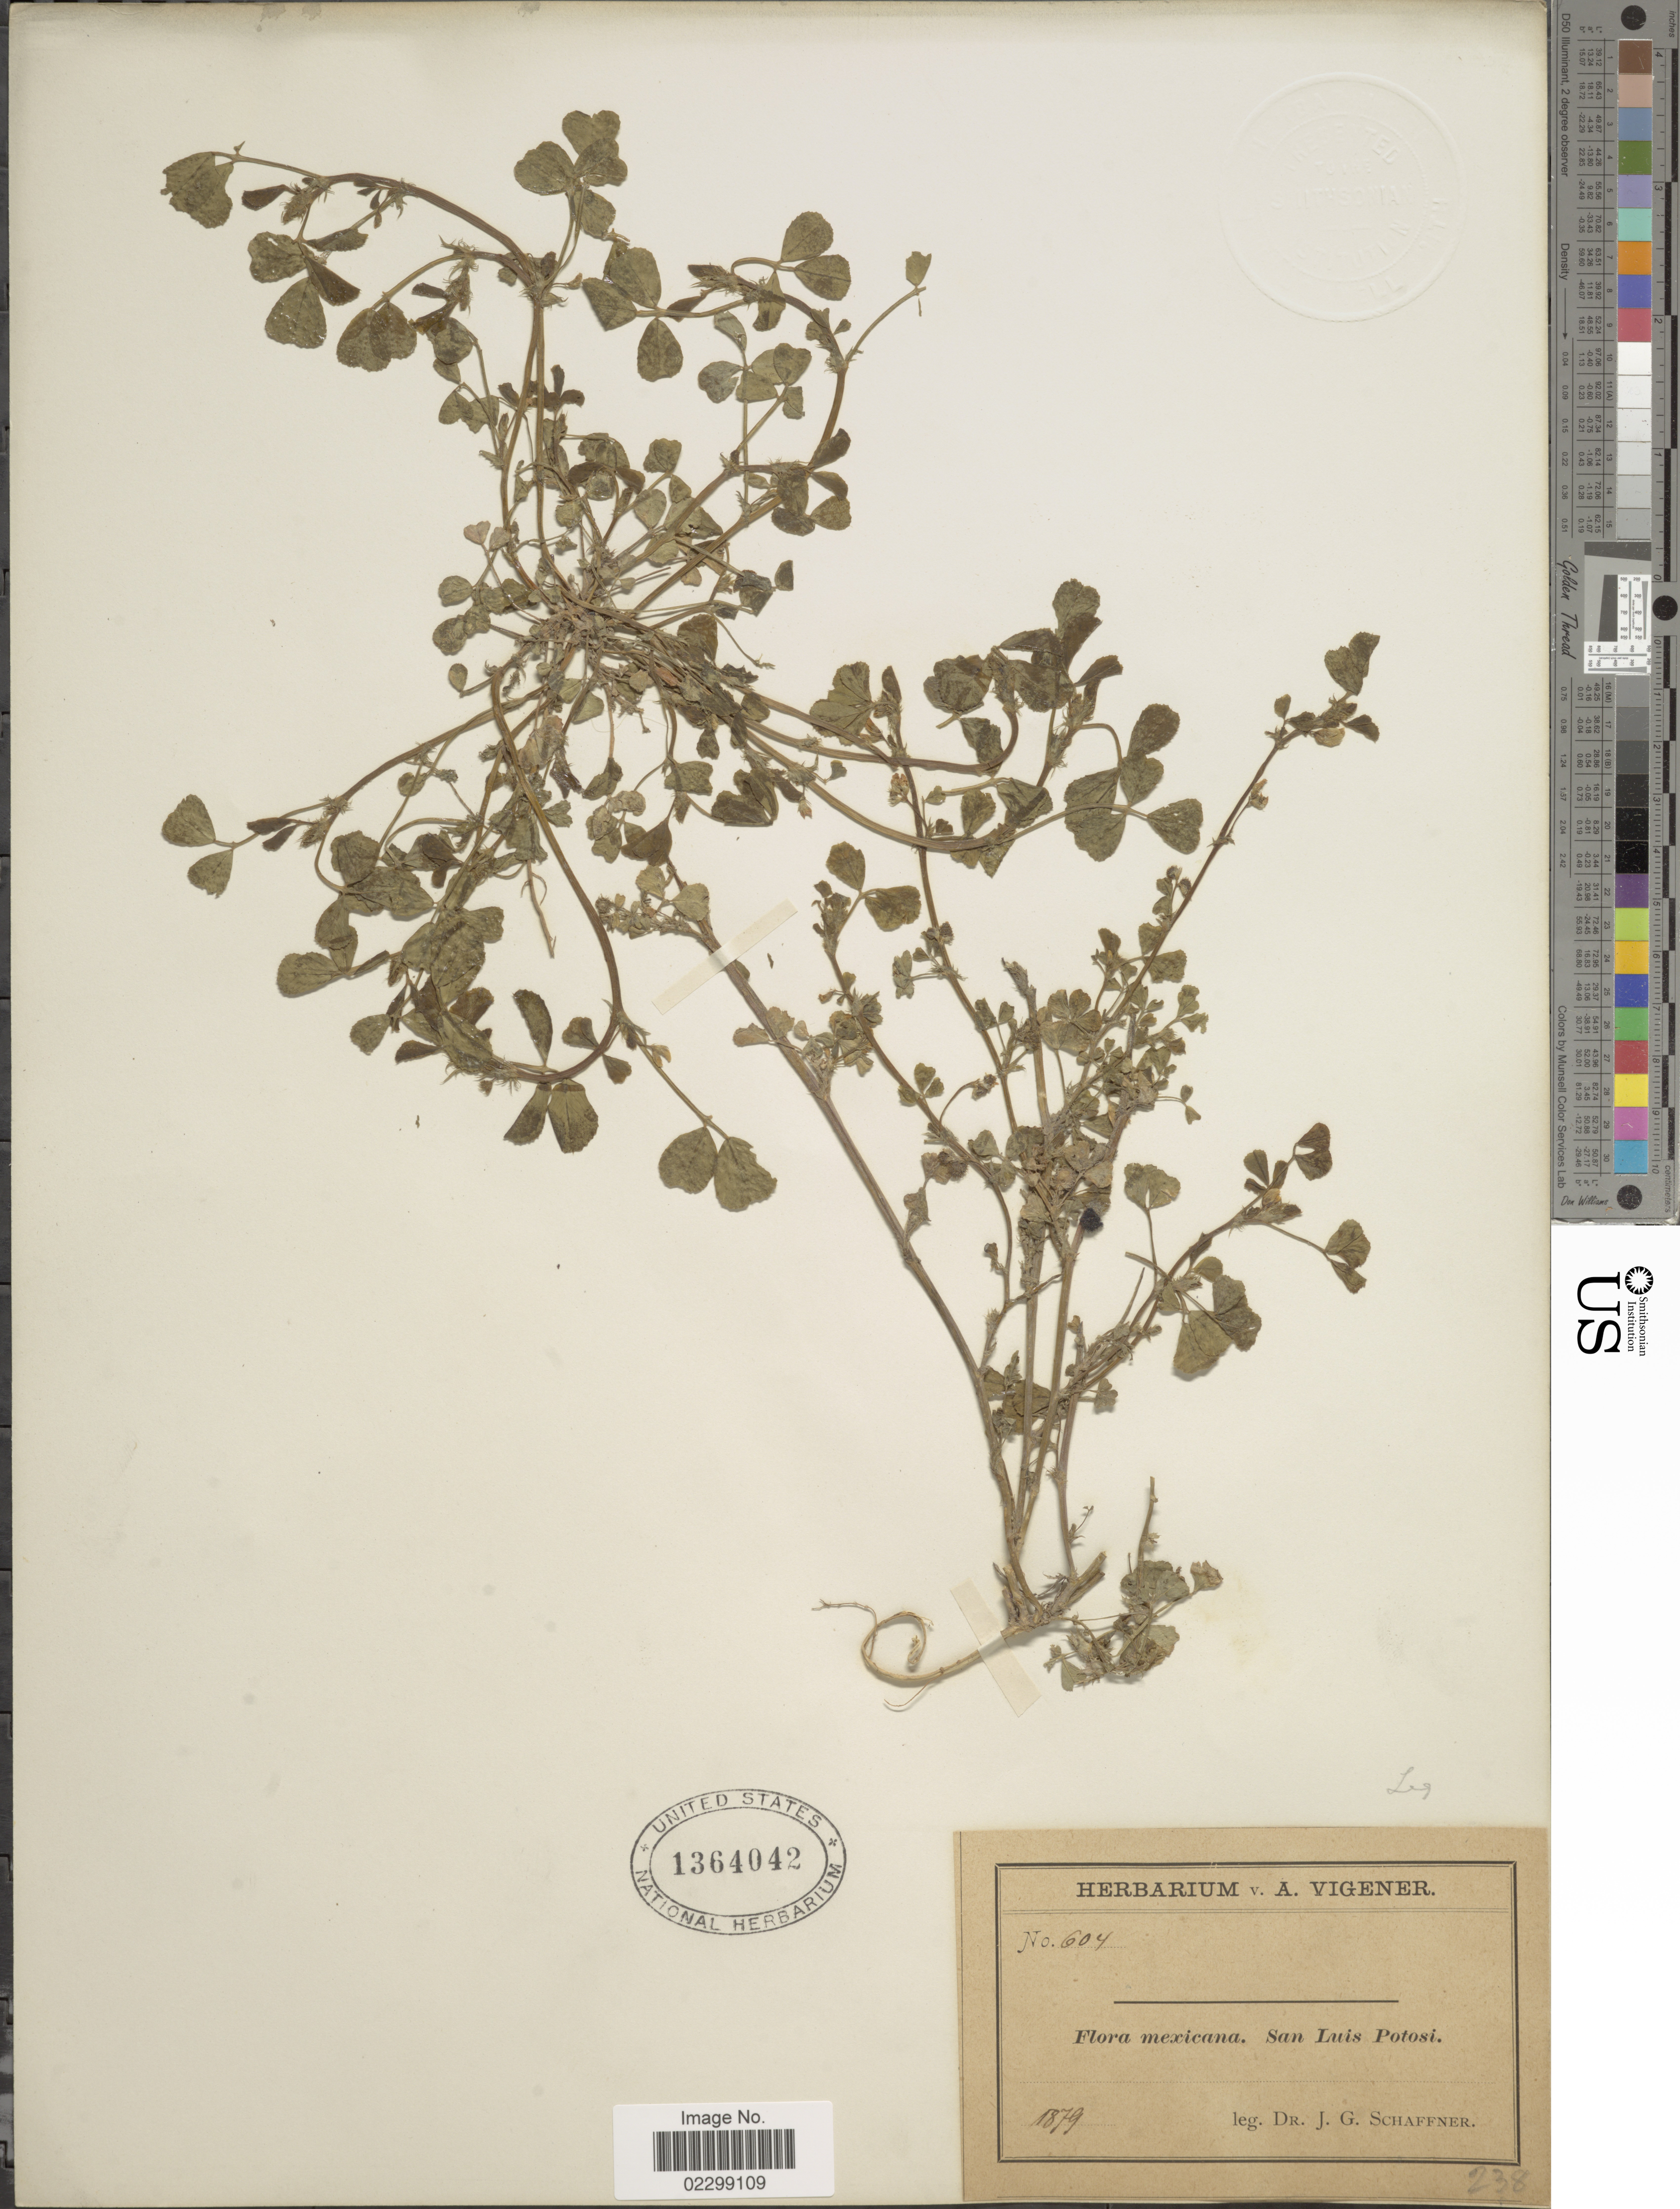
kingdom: Plantae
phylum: Tracheophyta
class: Magnoliopsida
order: Fabales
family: Fabaceae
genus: Trifolium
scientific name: Trifolium sp.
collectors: J. G. Schaffner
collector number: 604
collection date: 1879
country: Mexico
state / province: San Luis Potosí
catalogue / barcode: US 1364042